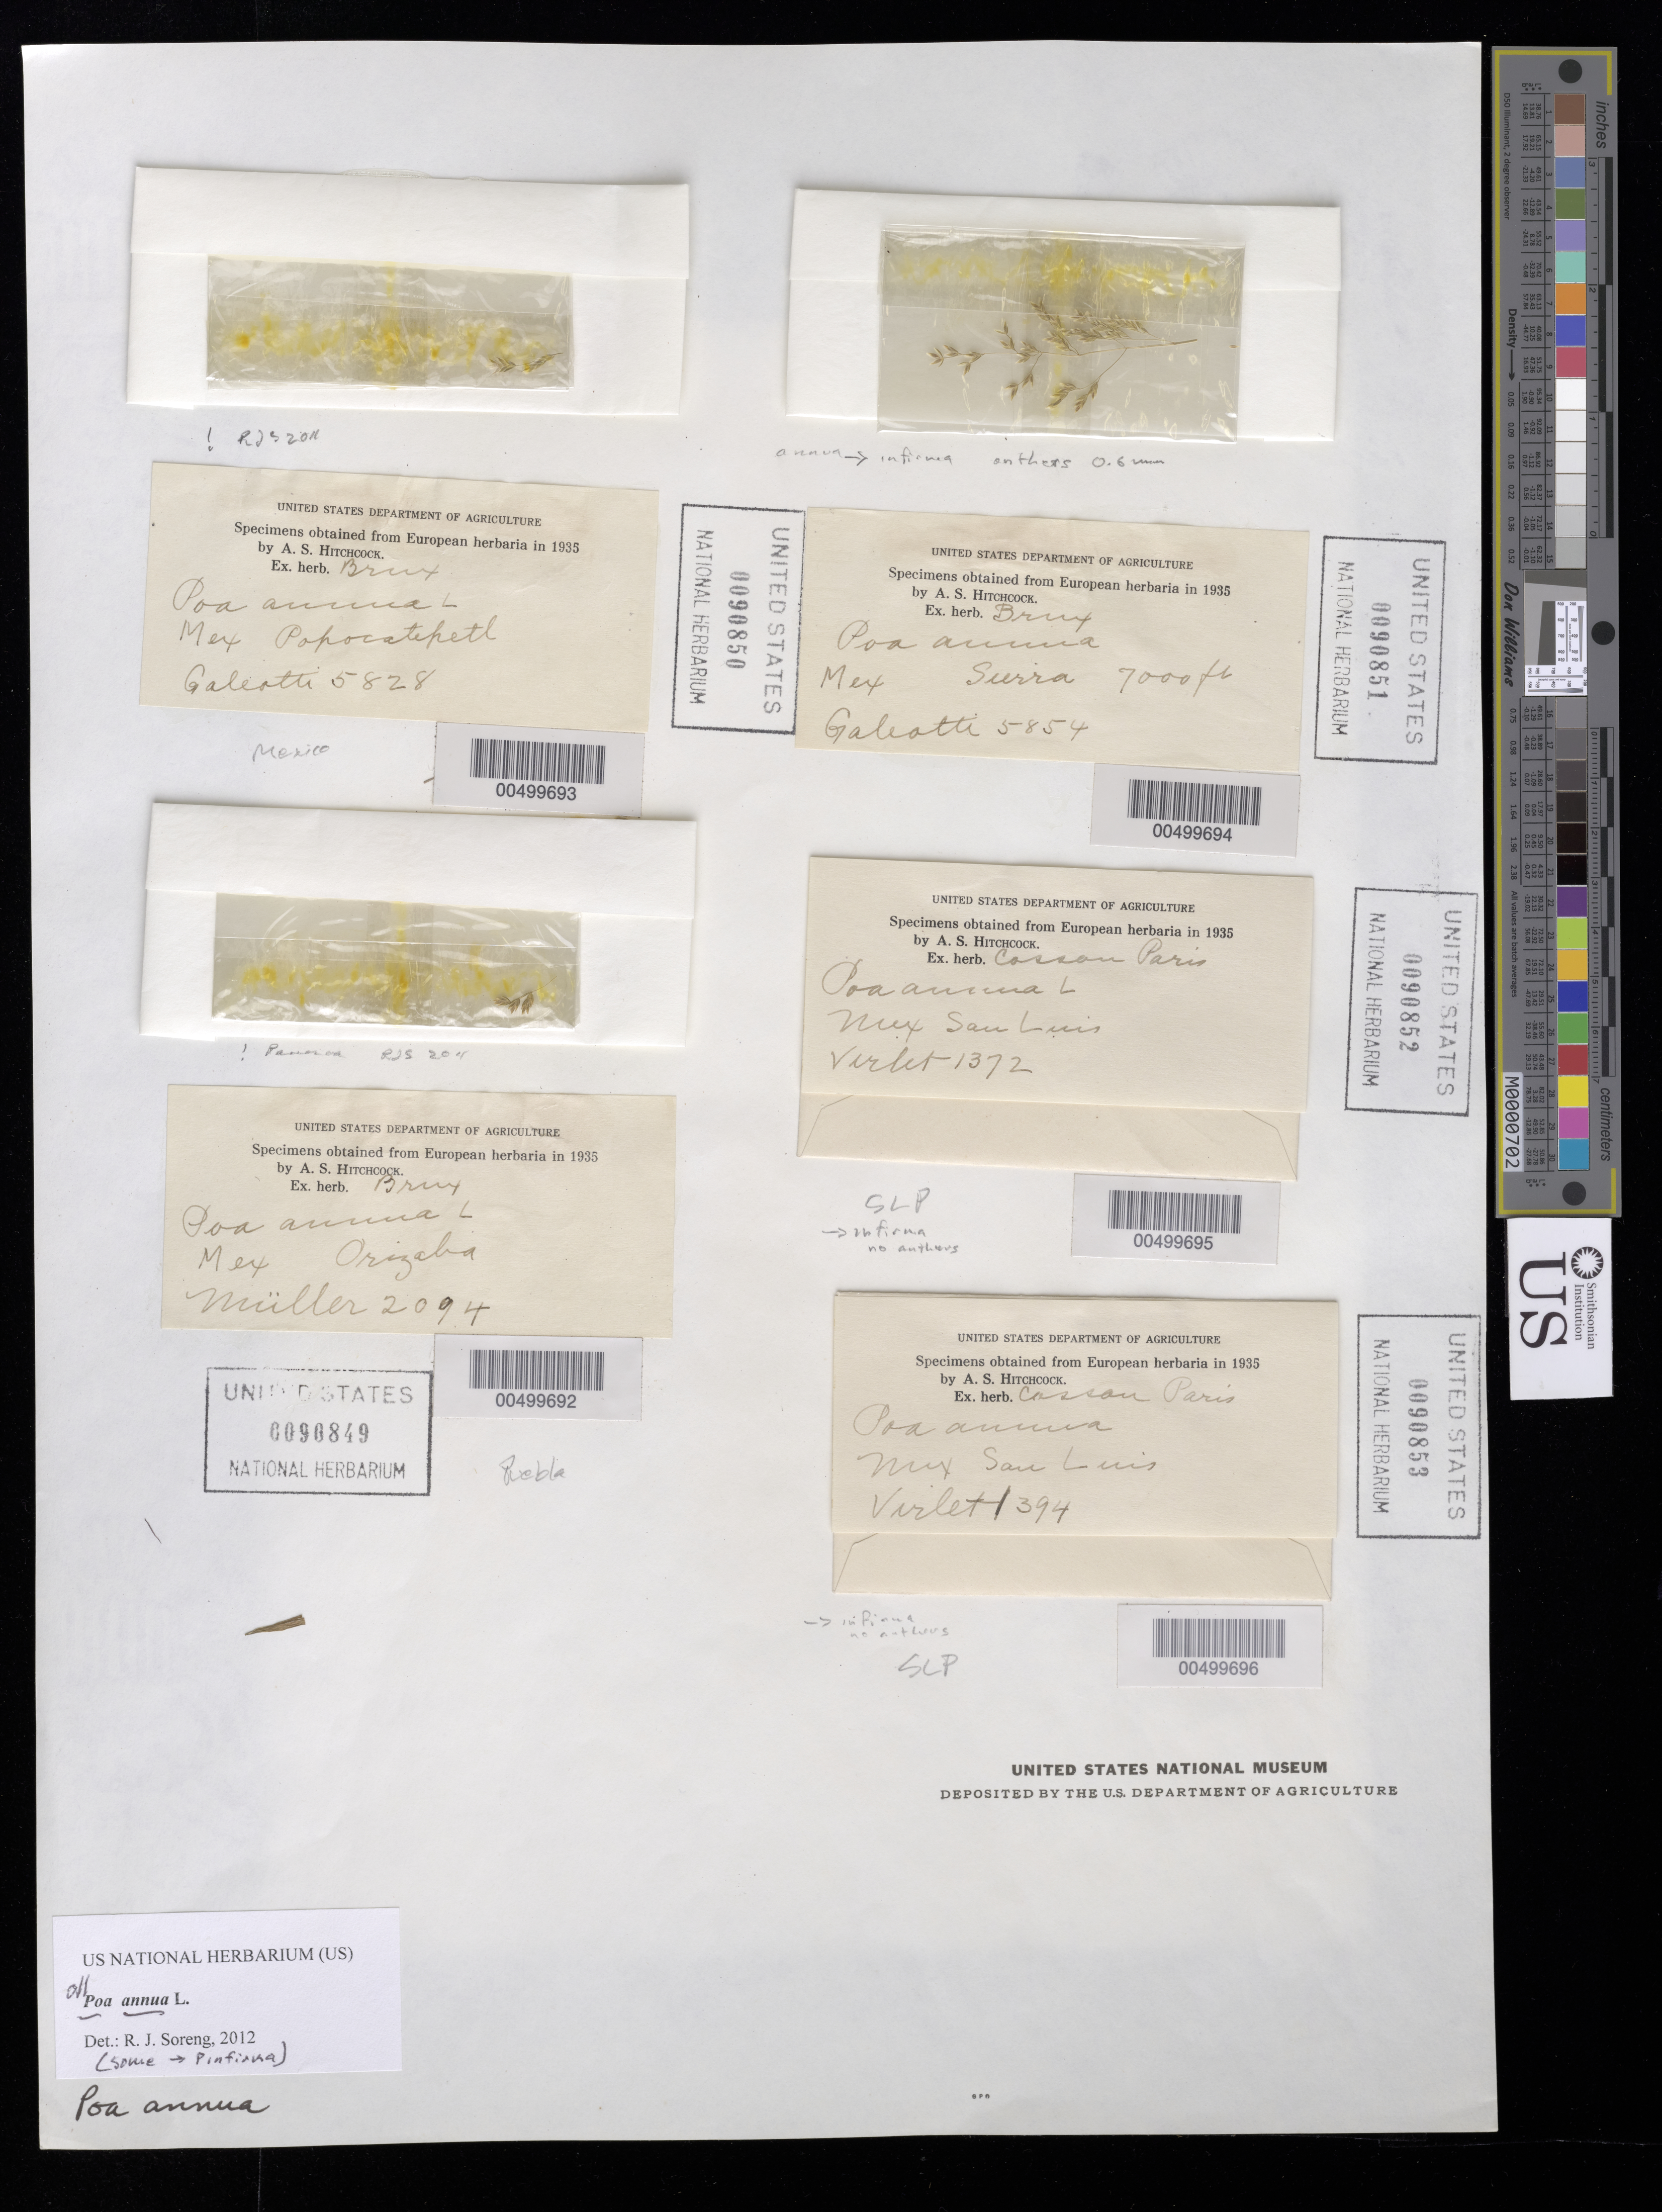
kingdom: Plantae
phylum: Tracheophyta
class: Liliopsida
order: Poales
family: Poaceae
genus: Poa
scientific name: Poa annua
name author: L.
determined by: Soreng, Robert J., Research Associate (BOT), Smithsonian Institution - National Museum of Natural History (UNITED STATES)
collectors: -. Mller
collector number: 2094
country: Mexico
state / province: Veracruz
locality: Orizaba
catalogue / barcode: US 90849